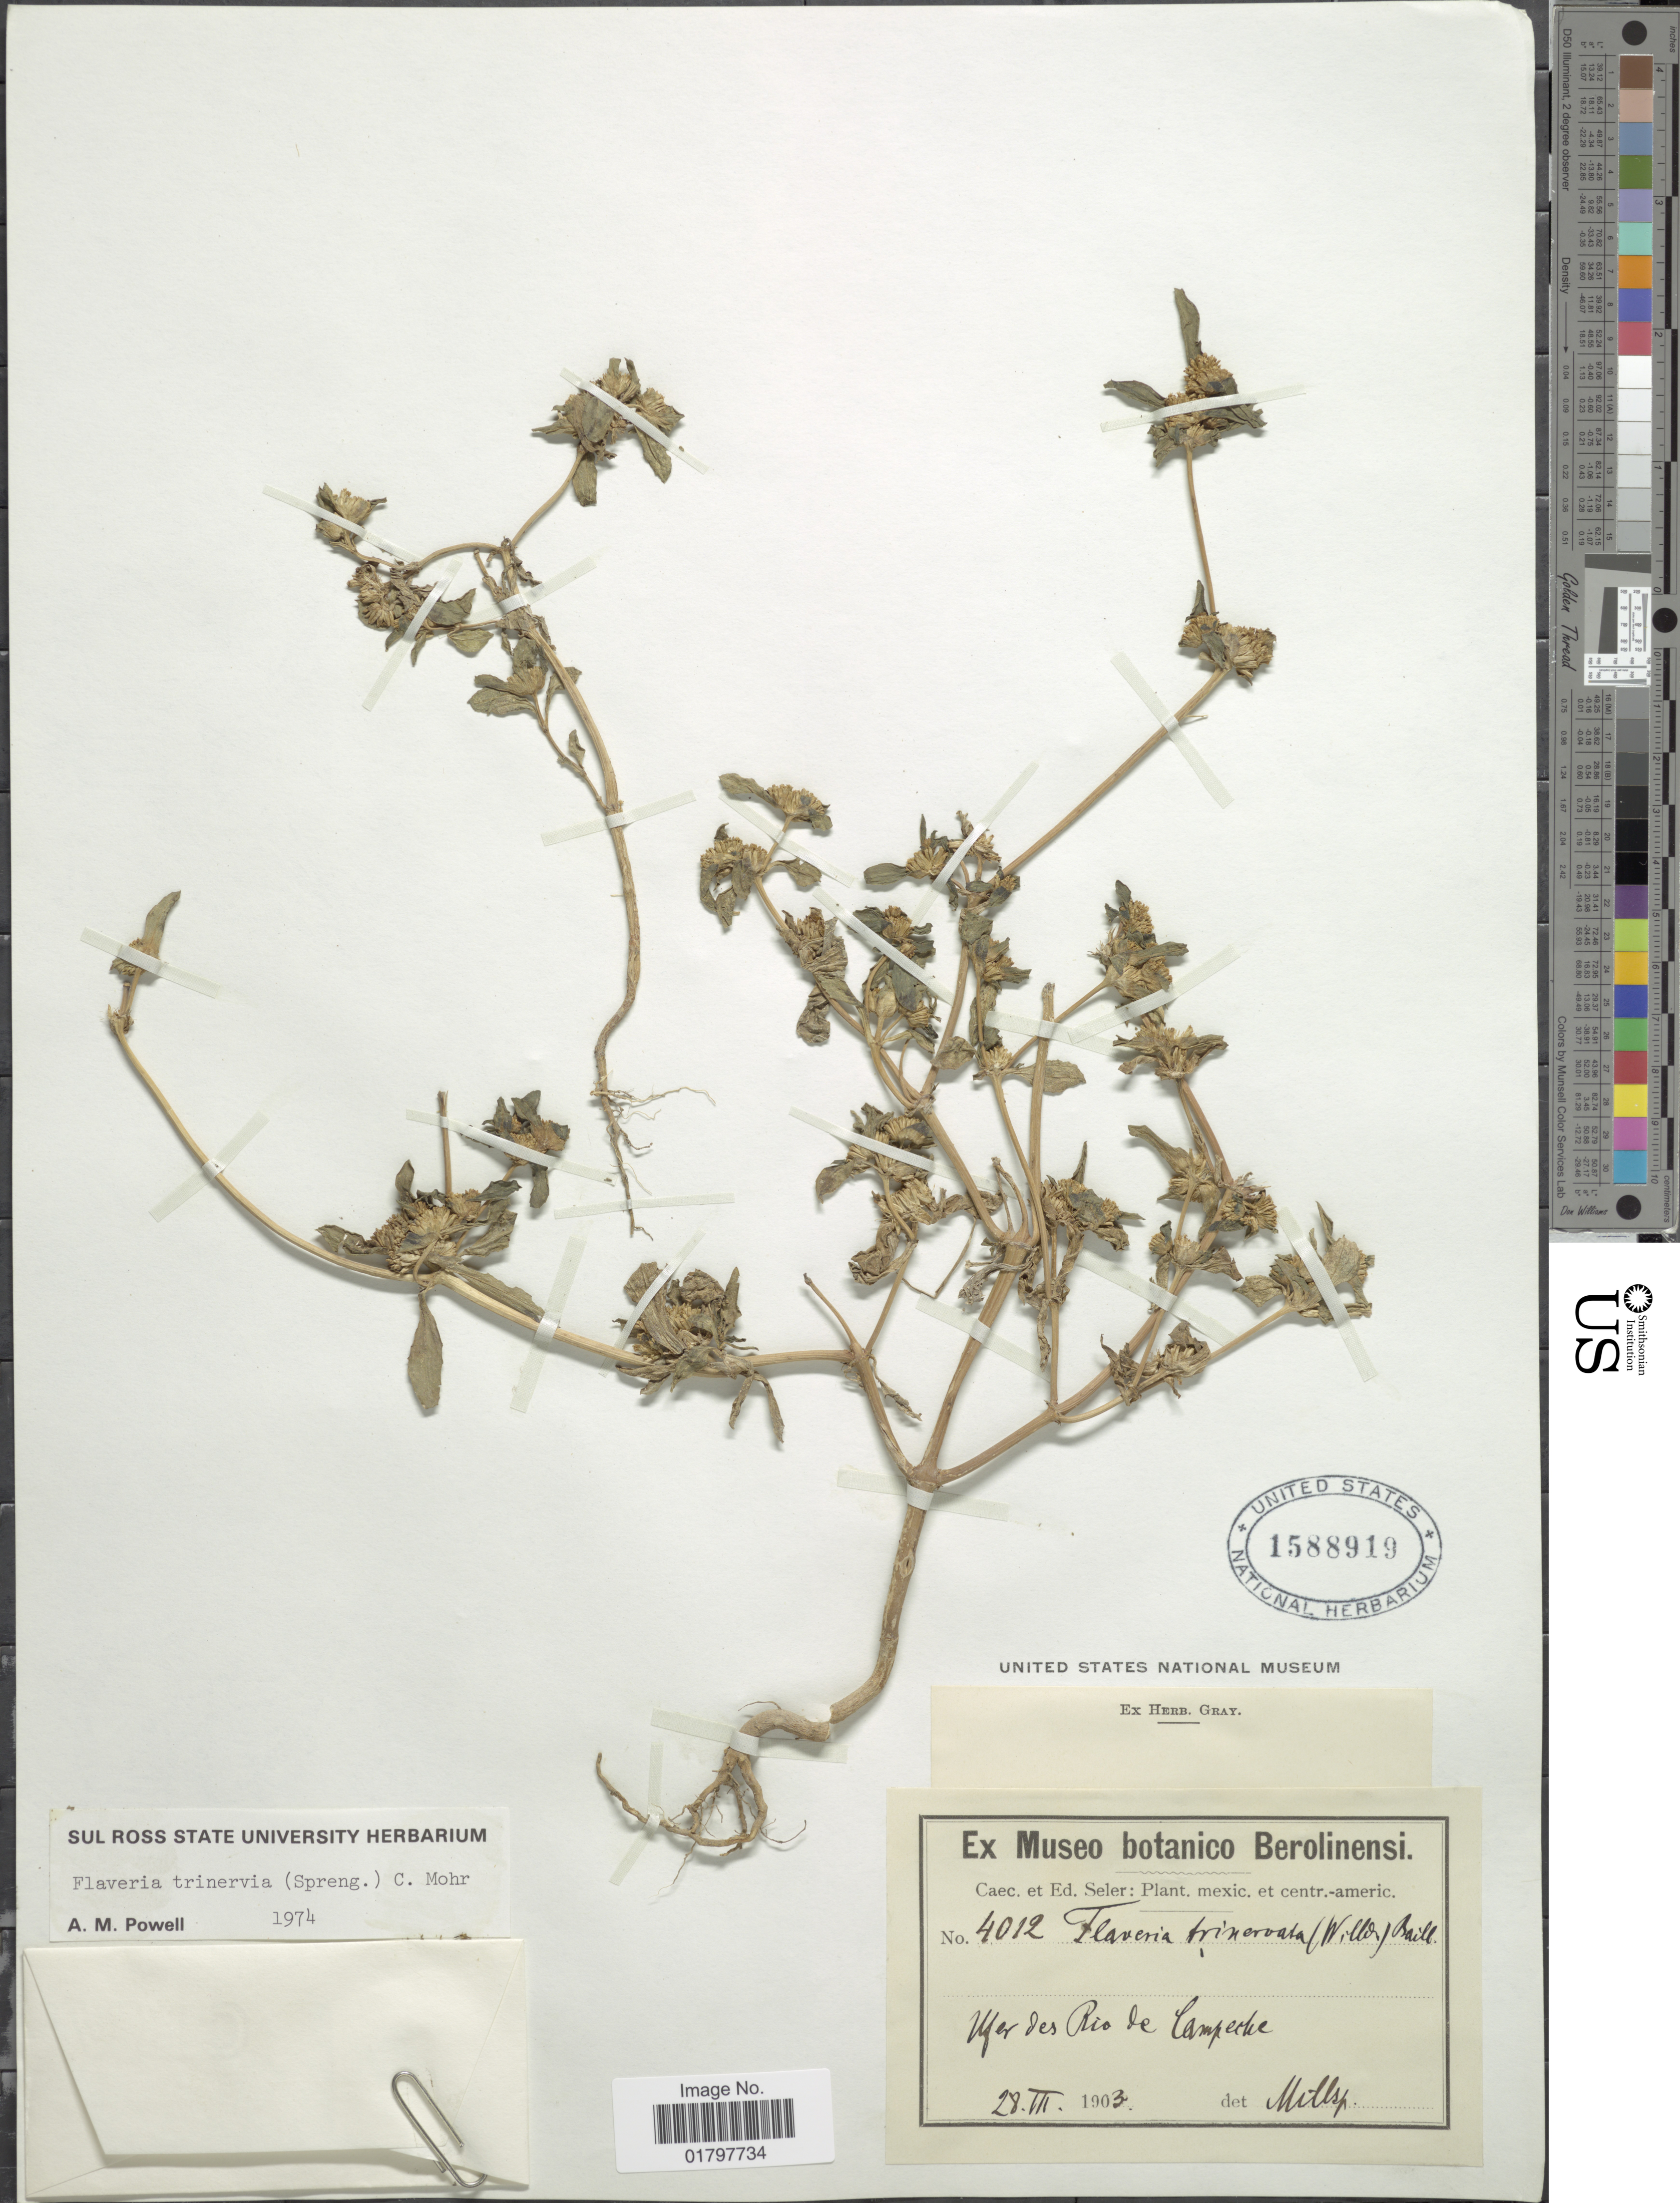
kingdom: Plantae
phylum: Tracheophyta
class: Magnoliopsida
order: Asterales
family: Asteraceae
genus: Flaveria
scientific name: Flaveria trinervia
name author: (Spreng.) C. Mohr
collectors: C. Seler & E. Seler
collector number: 4012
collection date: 1903-03-28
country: Mexico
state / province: Campeche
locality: Ufer des Rio de Campeche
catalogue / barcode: US 1588919